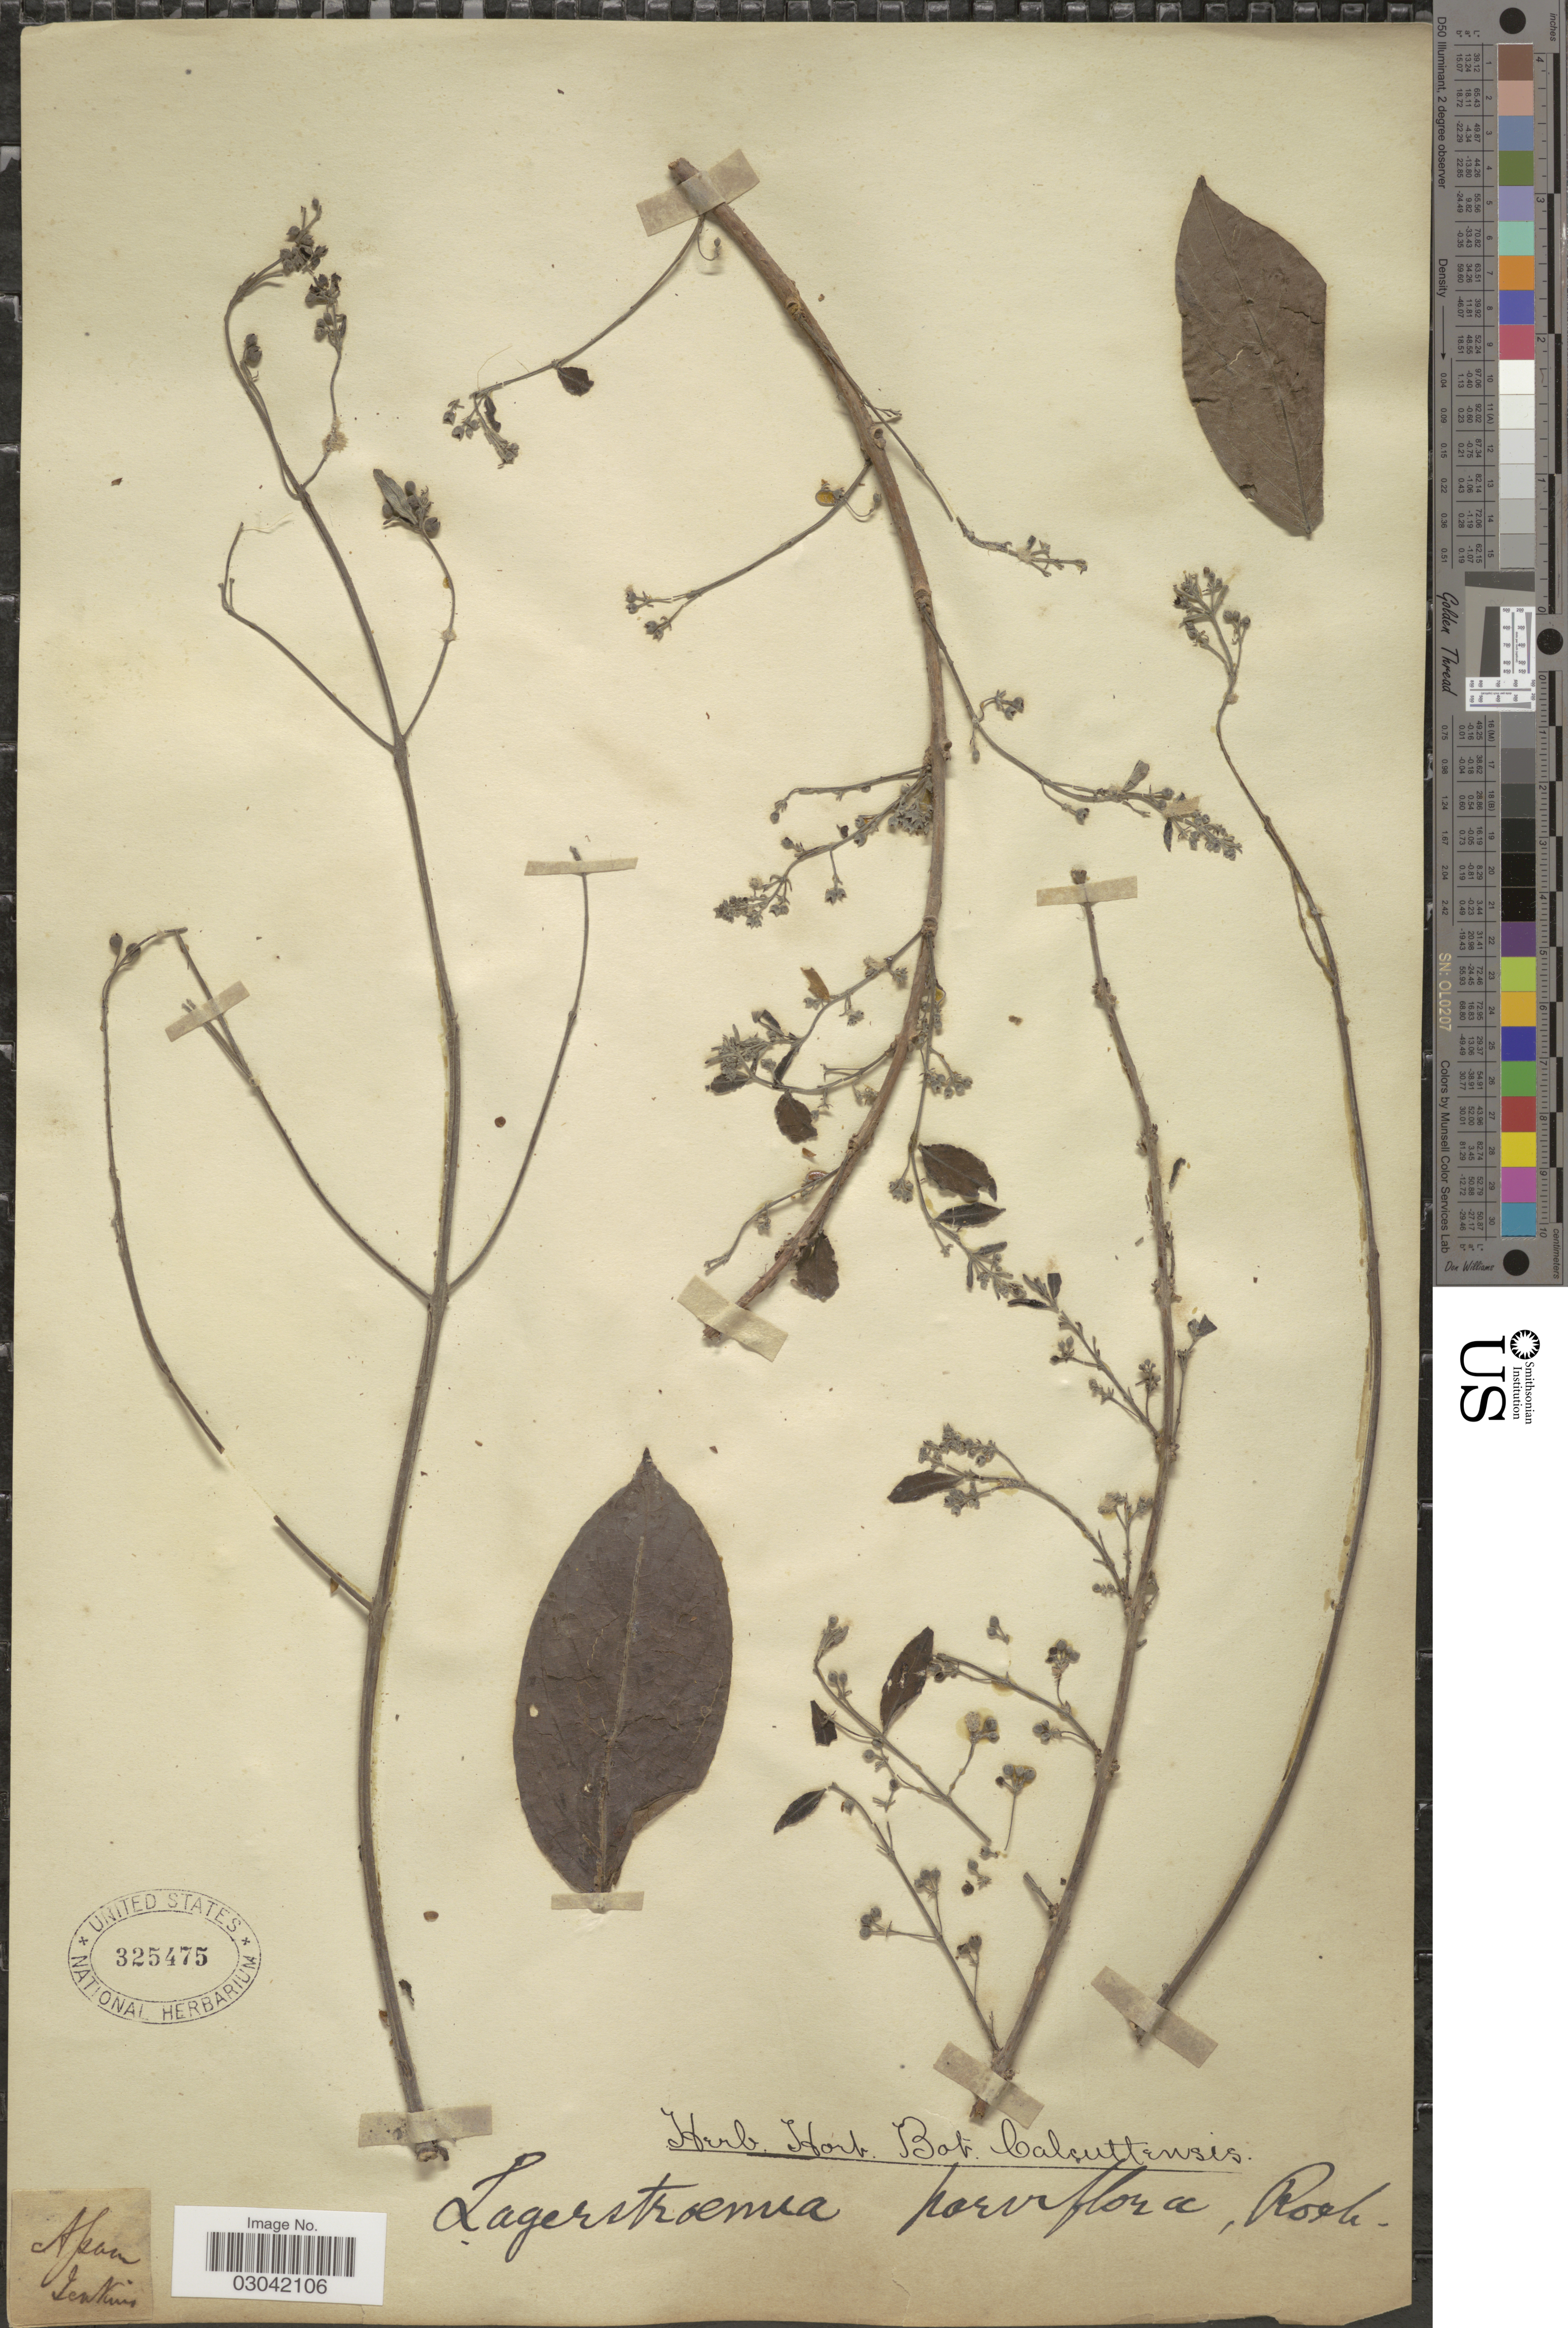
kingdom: Plantae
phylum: Tracheophyta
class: Magnoliopsida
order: Myrtales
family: Lythraceae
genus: Lagerstroemia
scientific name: Lagerstroemia parviflora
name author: Roxb.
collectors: -. Jenkins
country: India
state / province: Assam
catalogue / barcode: US 325475